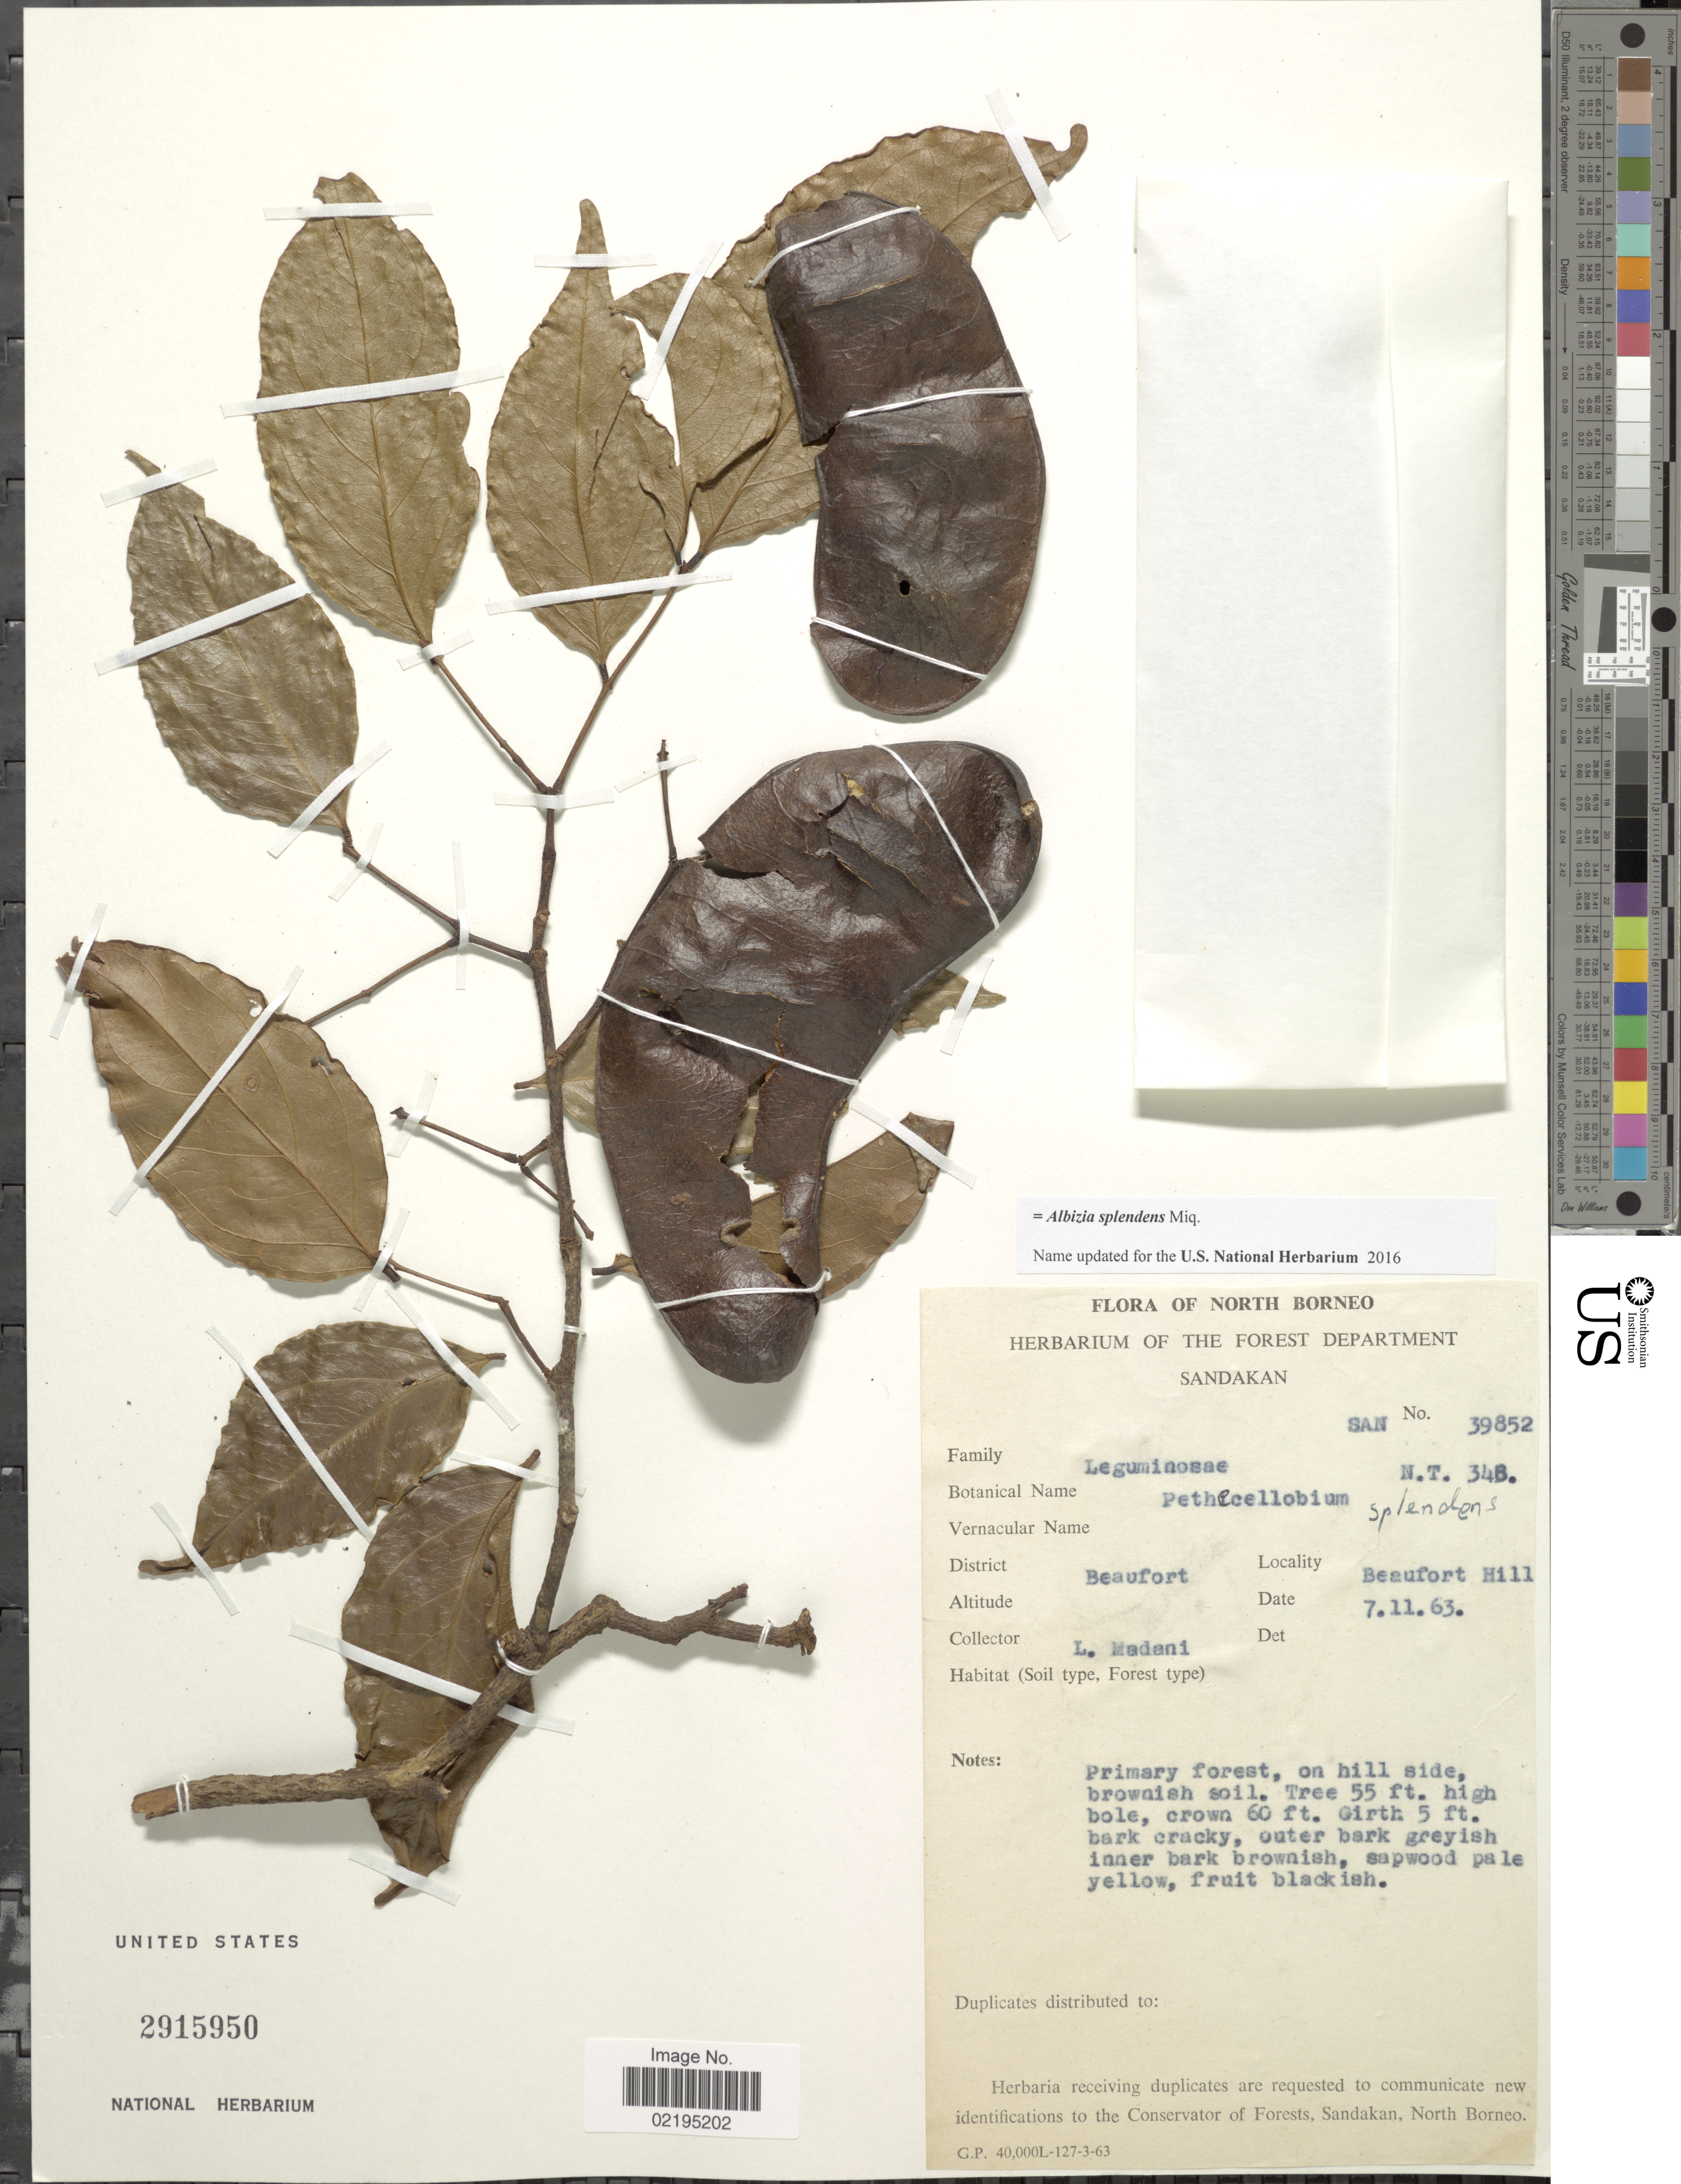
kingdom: Plantae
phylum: Tracheophyta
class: Magnoliopsida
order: Fabales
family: Fabaceae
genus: Albizia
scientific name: Albizia splendens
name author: Miq.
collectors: L. Madani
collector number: SAN39852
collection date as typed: Transcribed d/m/y: 7/11/63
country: Malaysia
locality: North Borneo, District Beaufort, Beaufort Hill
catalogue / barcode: US 2915950